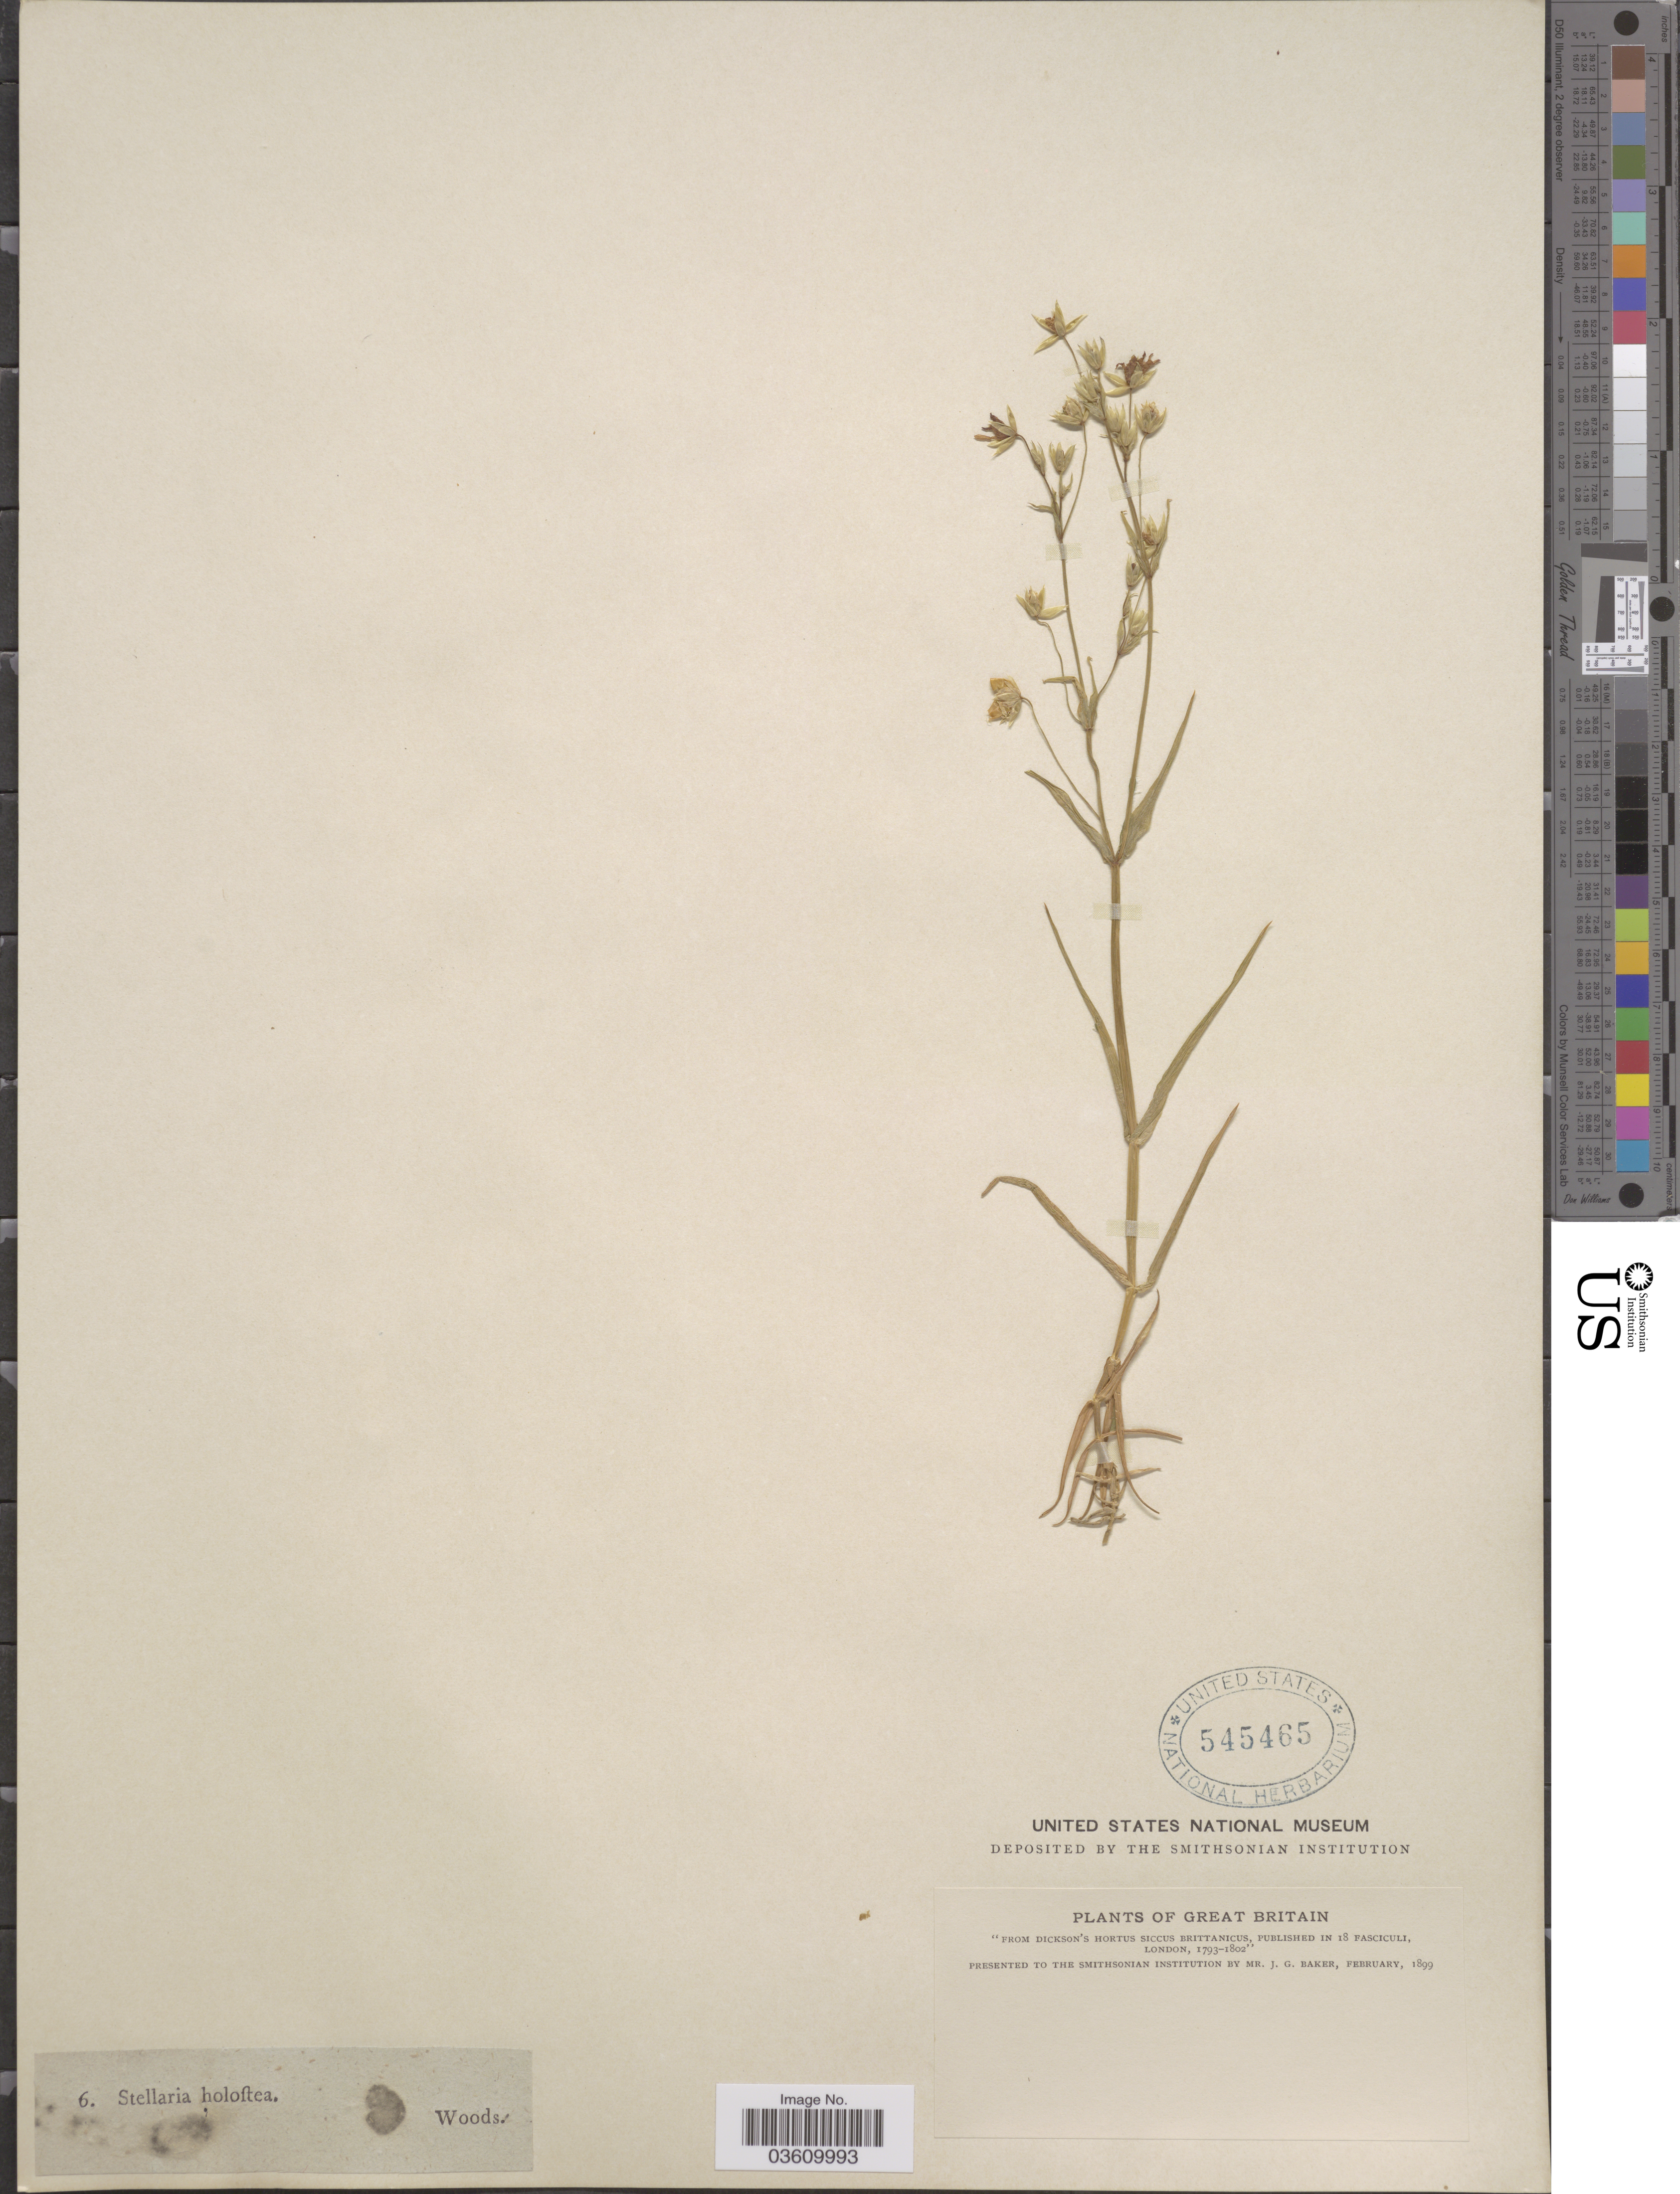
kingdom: Plantae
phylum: Tracheophyta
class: Magnoliopsida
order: Caryophyllales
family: Caryophyllaceae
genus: Rabelera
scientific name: Rabelera holostea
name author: (L.) M.T. Sharples & E.A. Tripp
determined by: U.S. National Herbarium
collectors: J. G. Baker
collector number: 6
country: United Kingdom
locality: Great Britain.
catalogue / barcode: US 545465